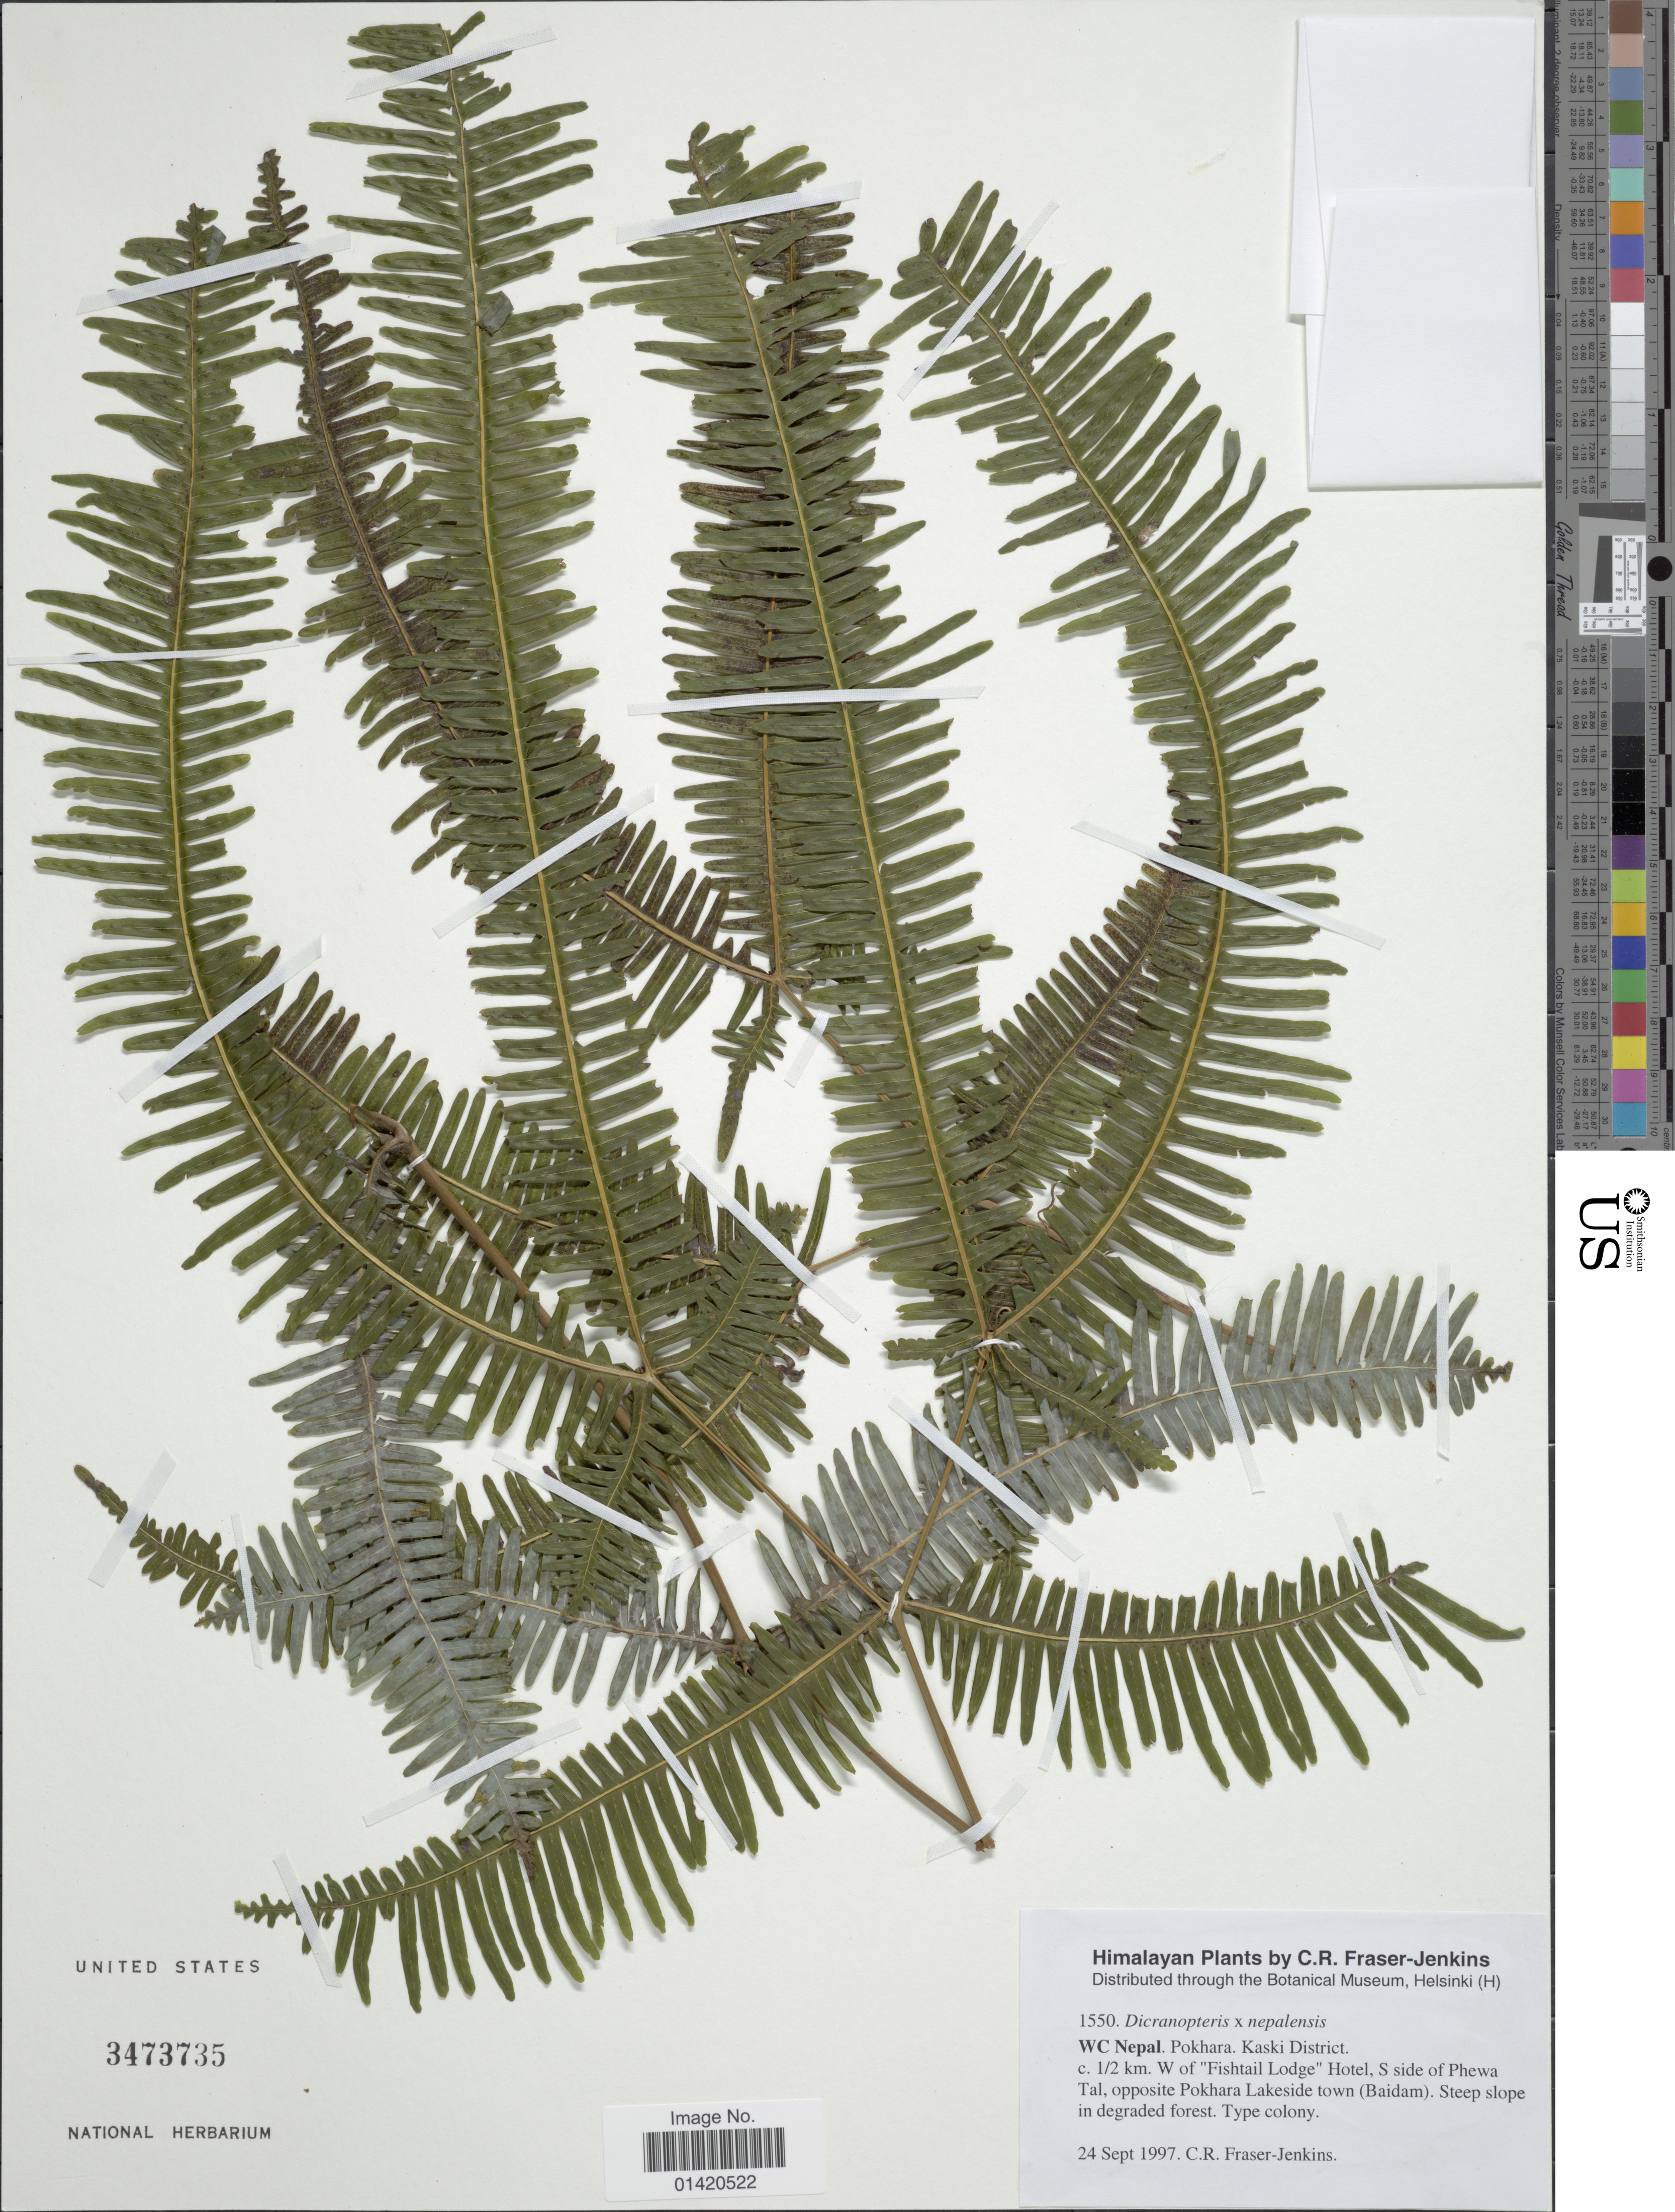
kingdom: Plantae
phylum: Tracheophyta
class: Polypodiopsida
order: Gleicheniales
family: Gleicheniaceae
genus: Dicranopteris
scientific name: Dicranopteris x nepalensis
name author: Fraser-Jenk.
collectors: C. R. Fraser-Jenkins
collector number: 1550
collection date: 1997-09-24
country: Nepal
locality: WC Nepal. Pokhara. Kaski District. c ½ km W of 'Fishtail Lodge' Hotel, S side of Phewa Tal, opposite Pokhara Lakeside town (Baidam)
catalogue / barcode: US 3473735